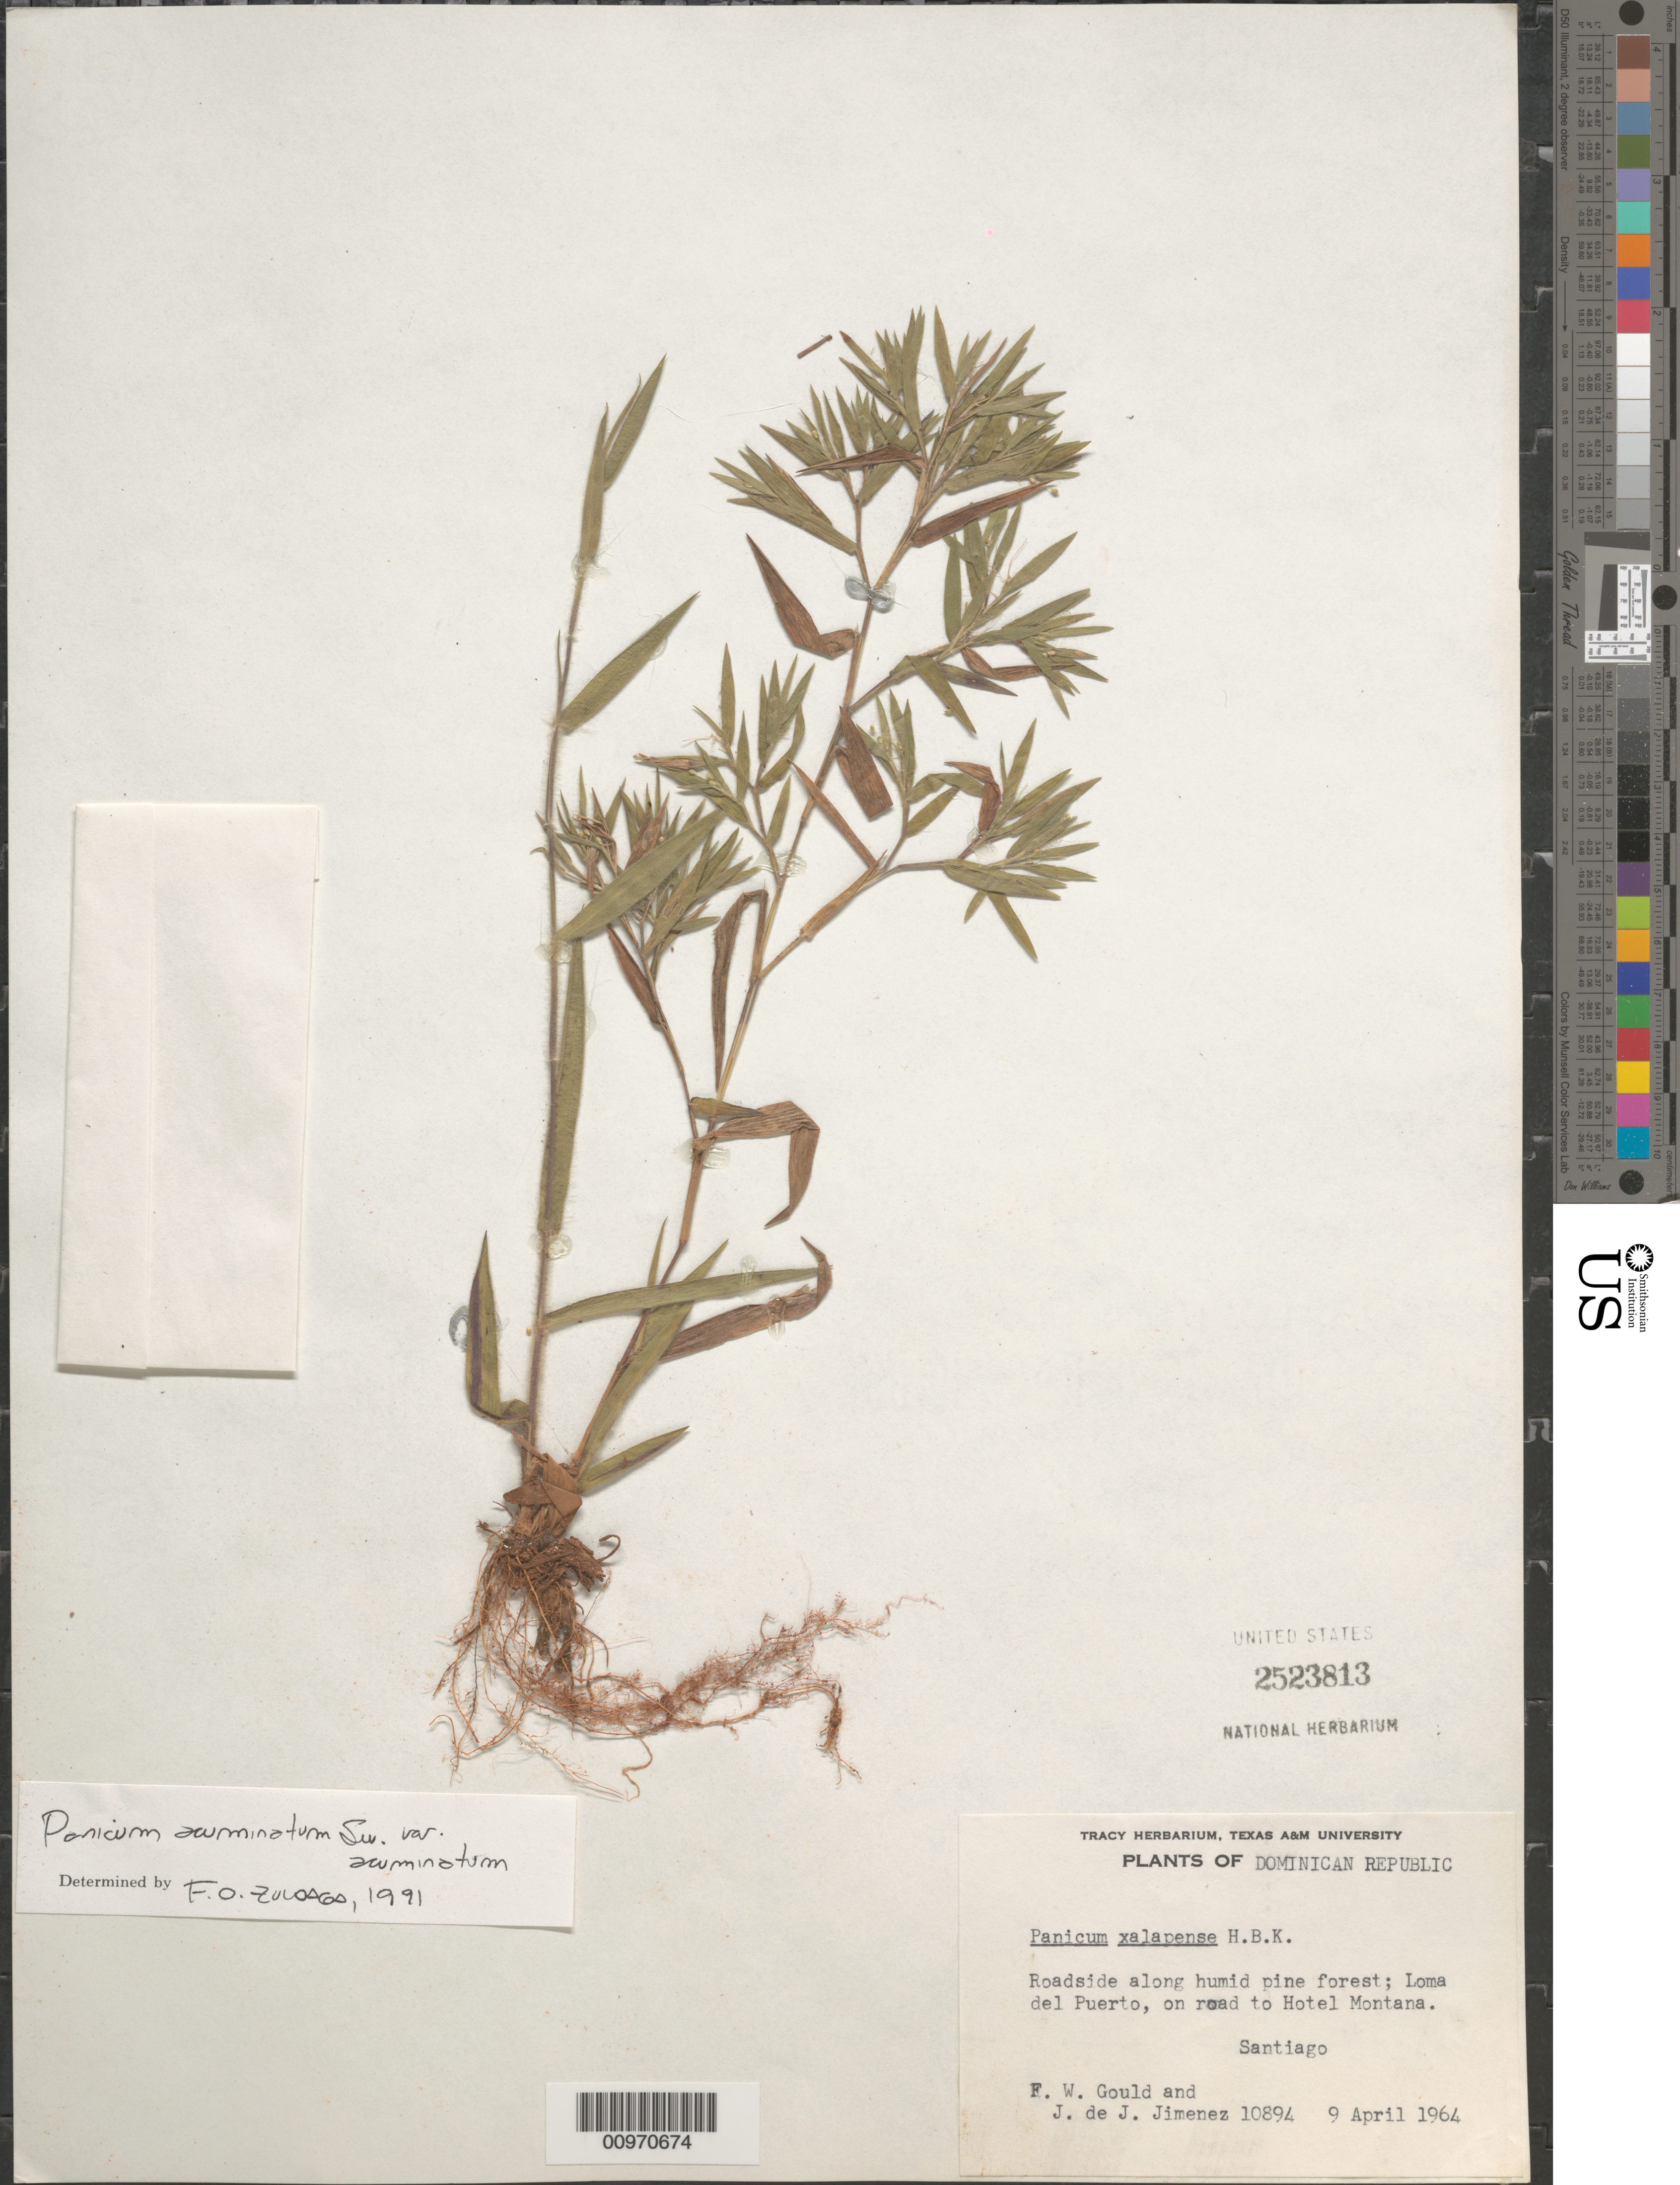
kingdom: Plantae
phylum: Tracheophyta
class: Liliopsida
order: Poales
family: Poaceae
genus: Panicum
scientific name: Panicum acuminatum var. acuminatum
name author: Sw.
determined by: Zuloaga, F. O.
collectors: F. W. Gould & J. J. Jiménez Almonte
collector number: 10894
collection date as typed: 09 Apr 1964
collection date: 1964-04-09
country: Dominican Republic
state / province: Loma del Puerto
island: Hispaniola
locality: On road to Hotel Montana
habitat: Roadside along humid pine forest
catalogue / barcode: US 2523813